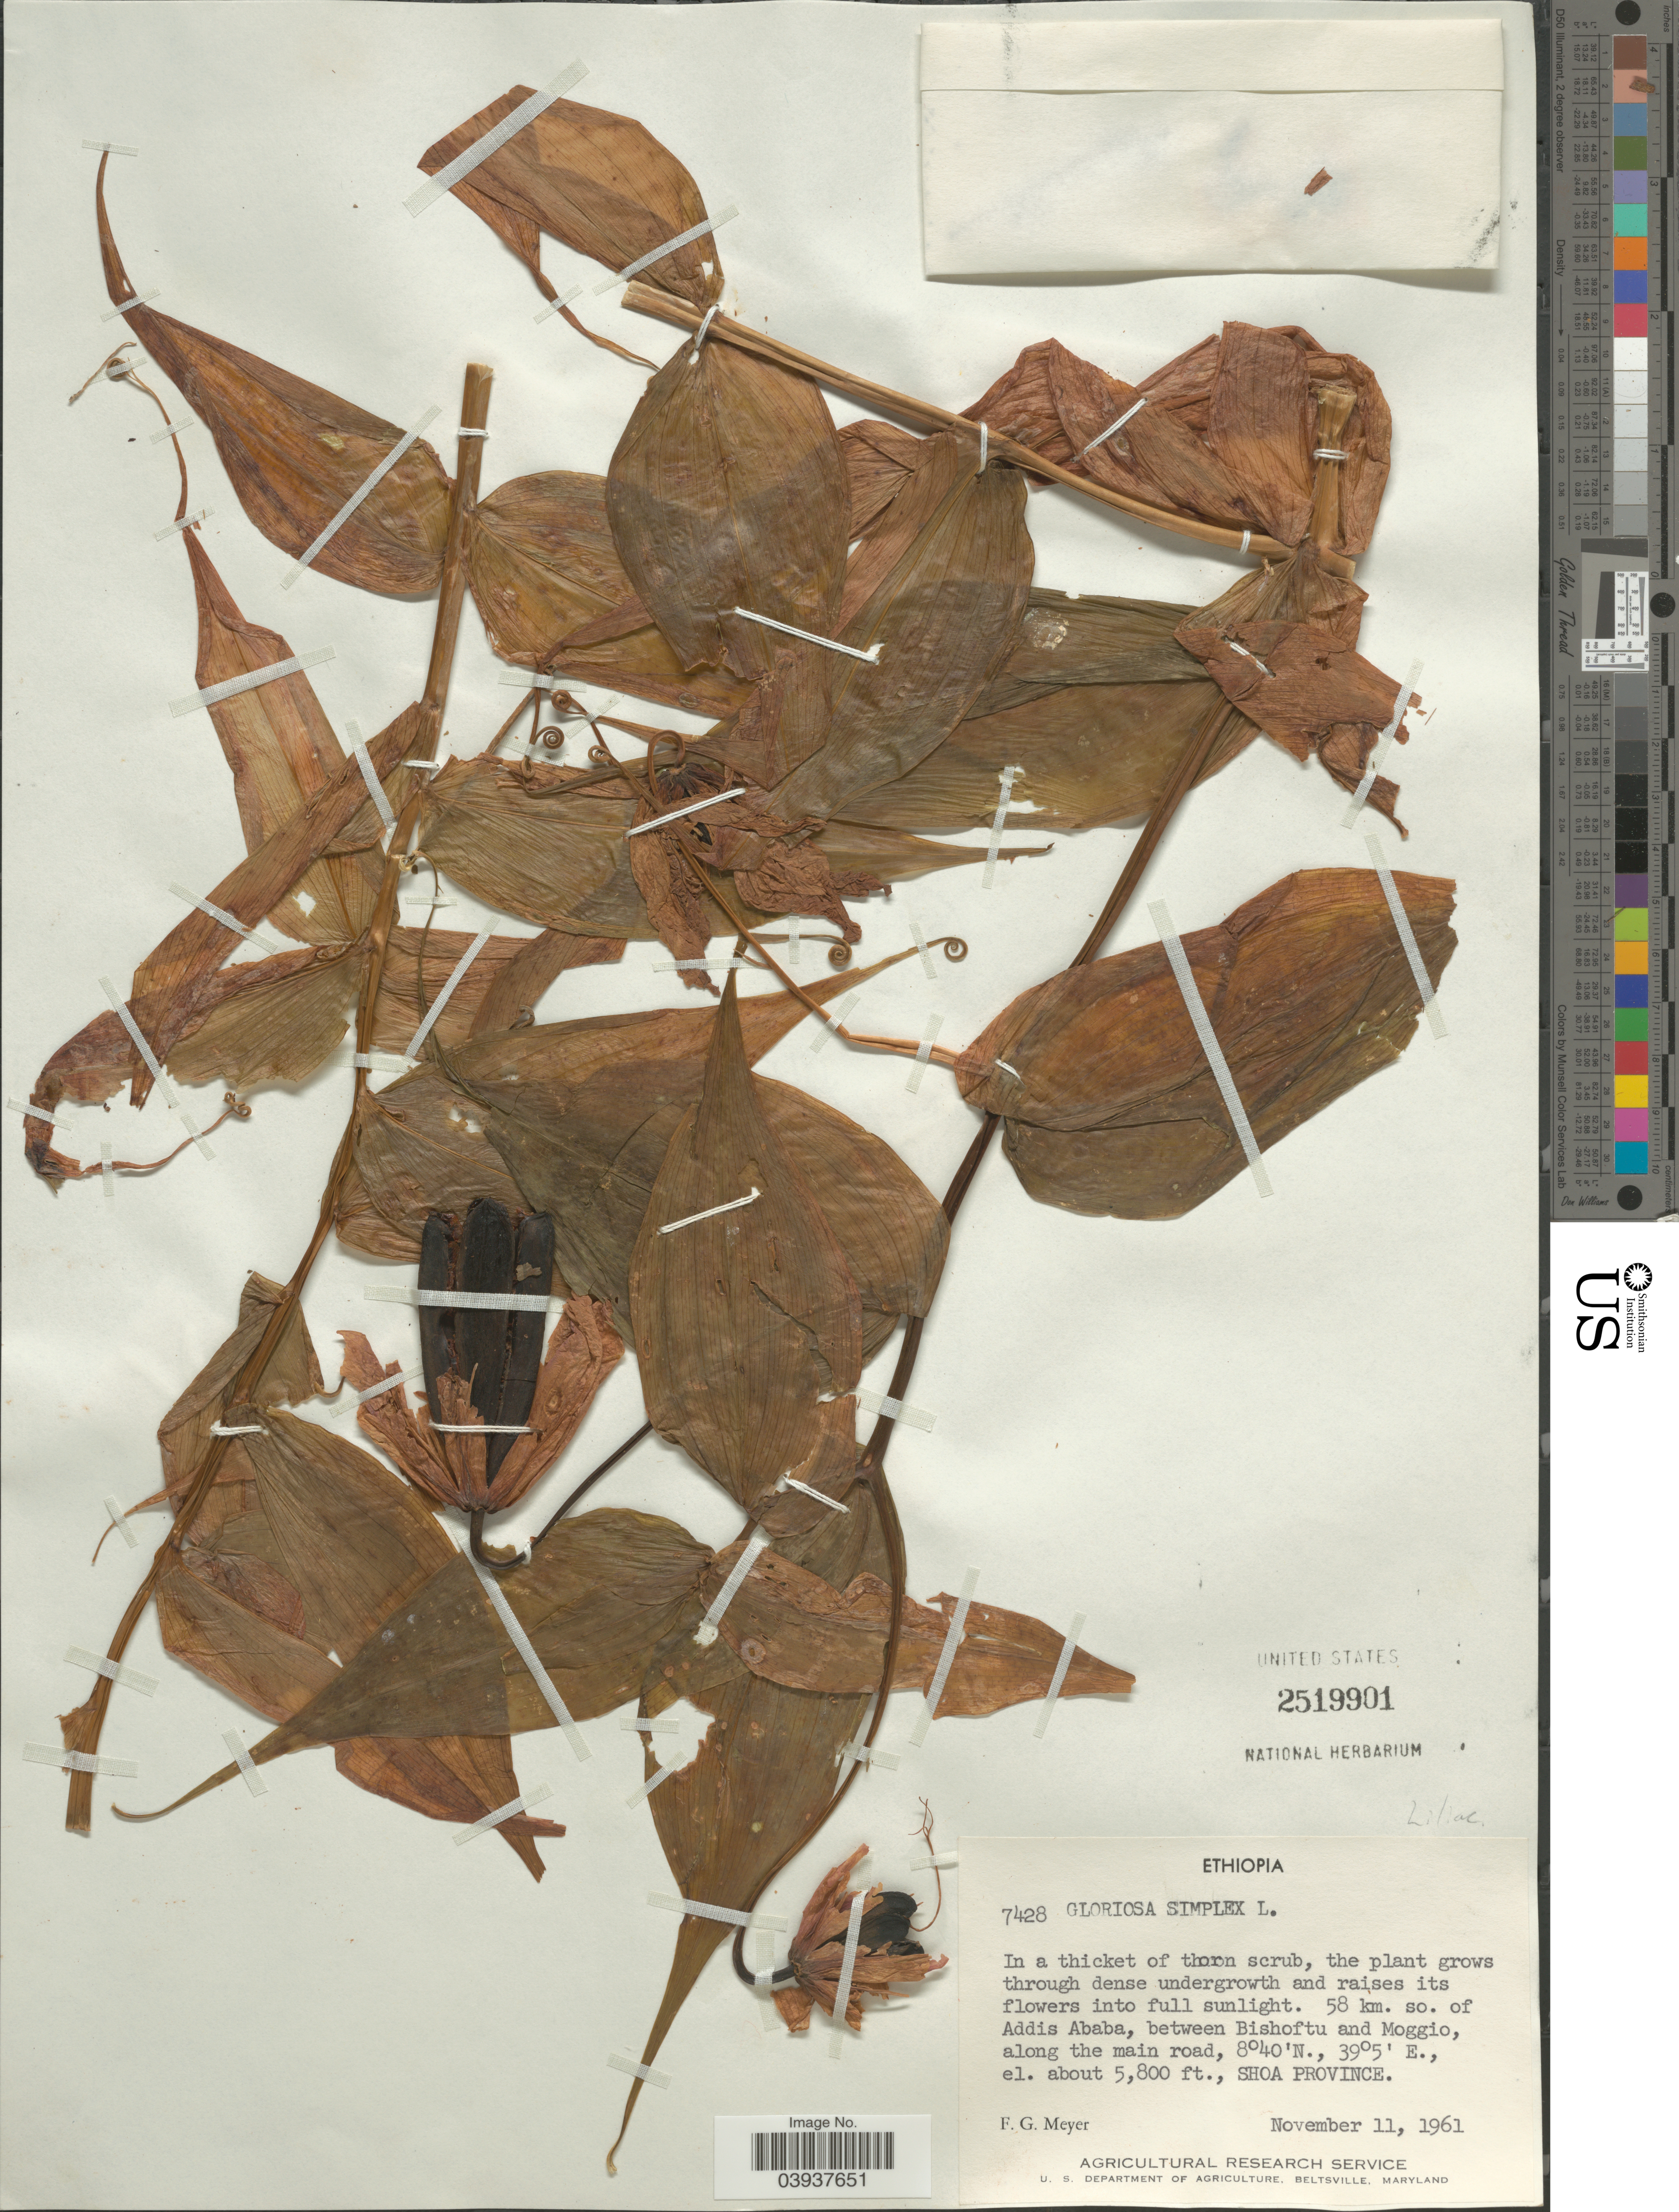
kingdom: Plantae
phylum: Tracheophyta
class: Liliopsida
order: Liliales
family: Colchicaceae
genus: Gloriosa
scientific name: Gloriosa simplex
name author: L.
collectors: F. G. Meyer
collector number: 7428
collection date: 1961-11-11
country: Ethiopia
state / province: Addis Ababa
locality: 58 km. so. of Addis Ababa, between Bishoftu and Moggio, along the main road. Shoa Province.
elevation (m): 1768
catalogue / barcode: US 2519901